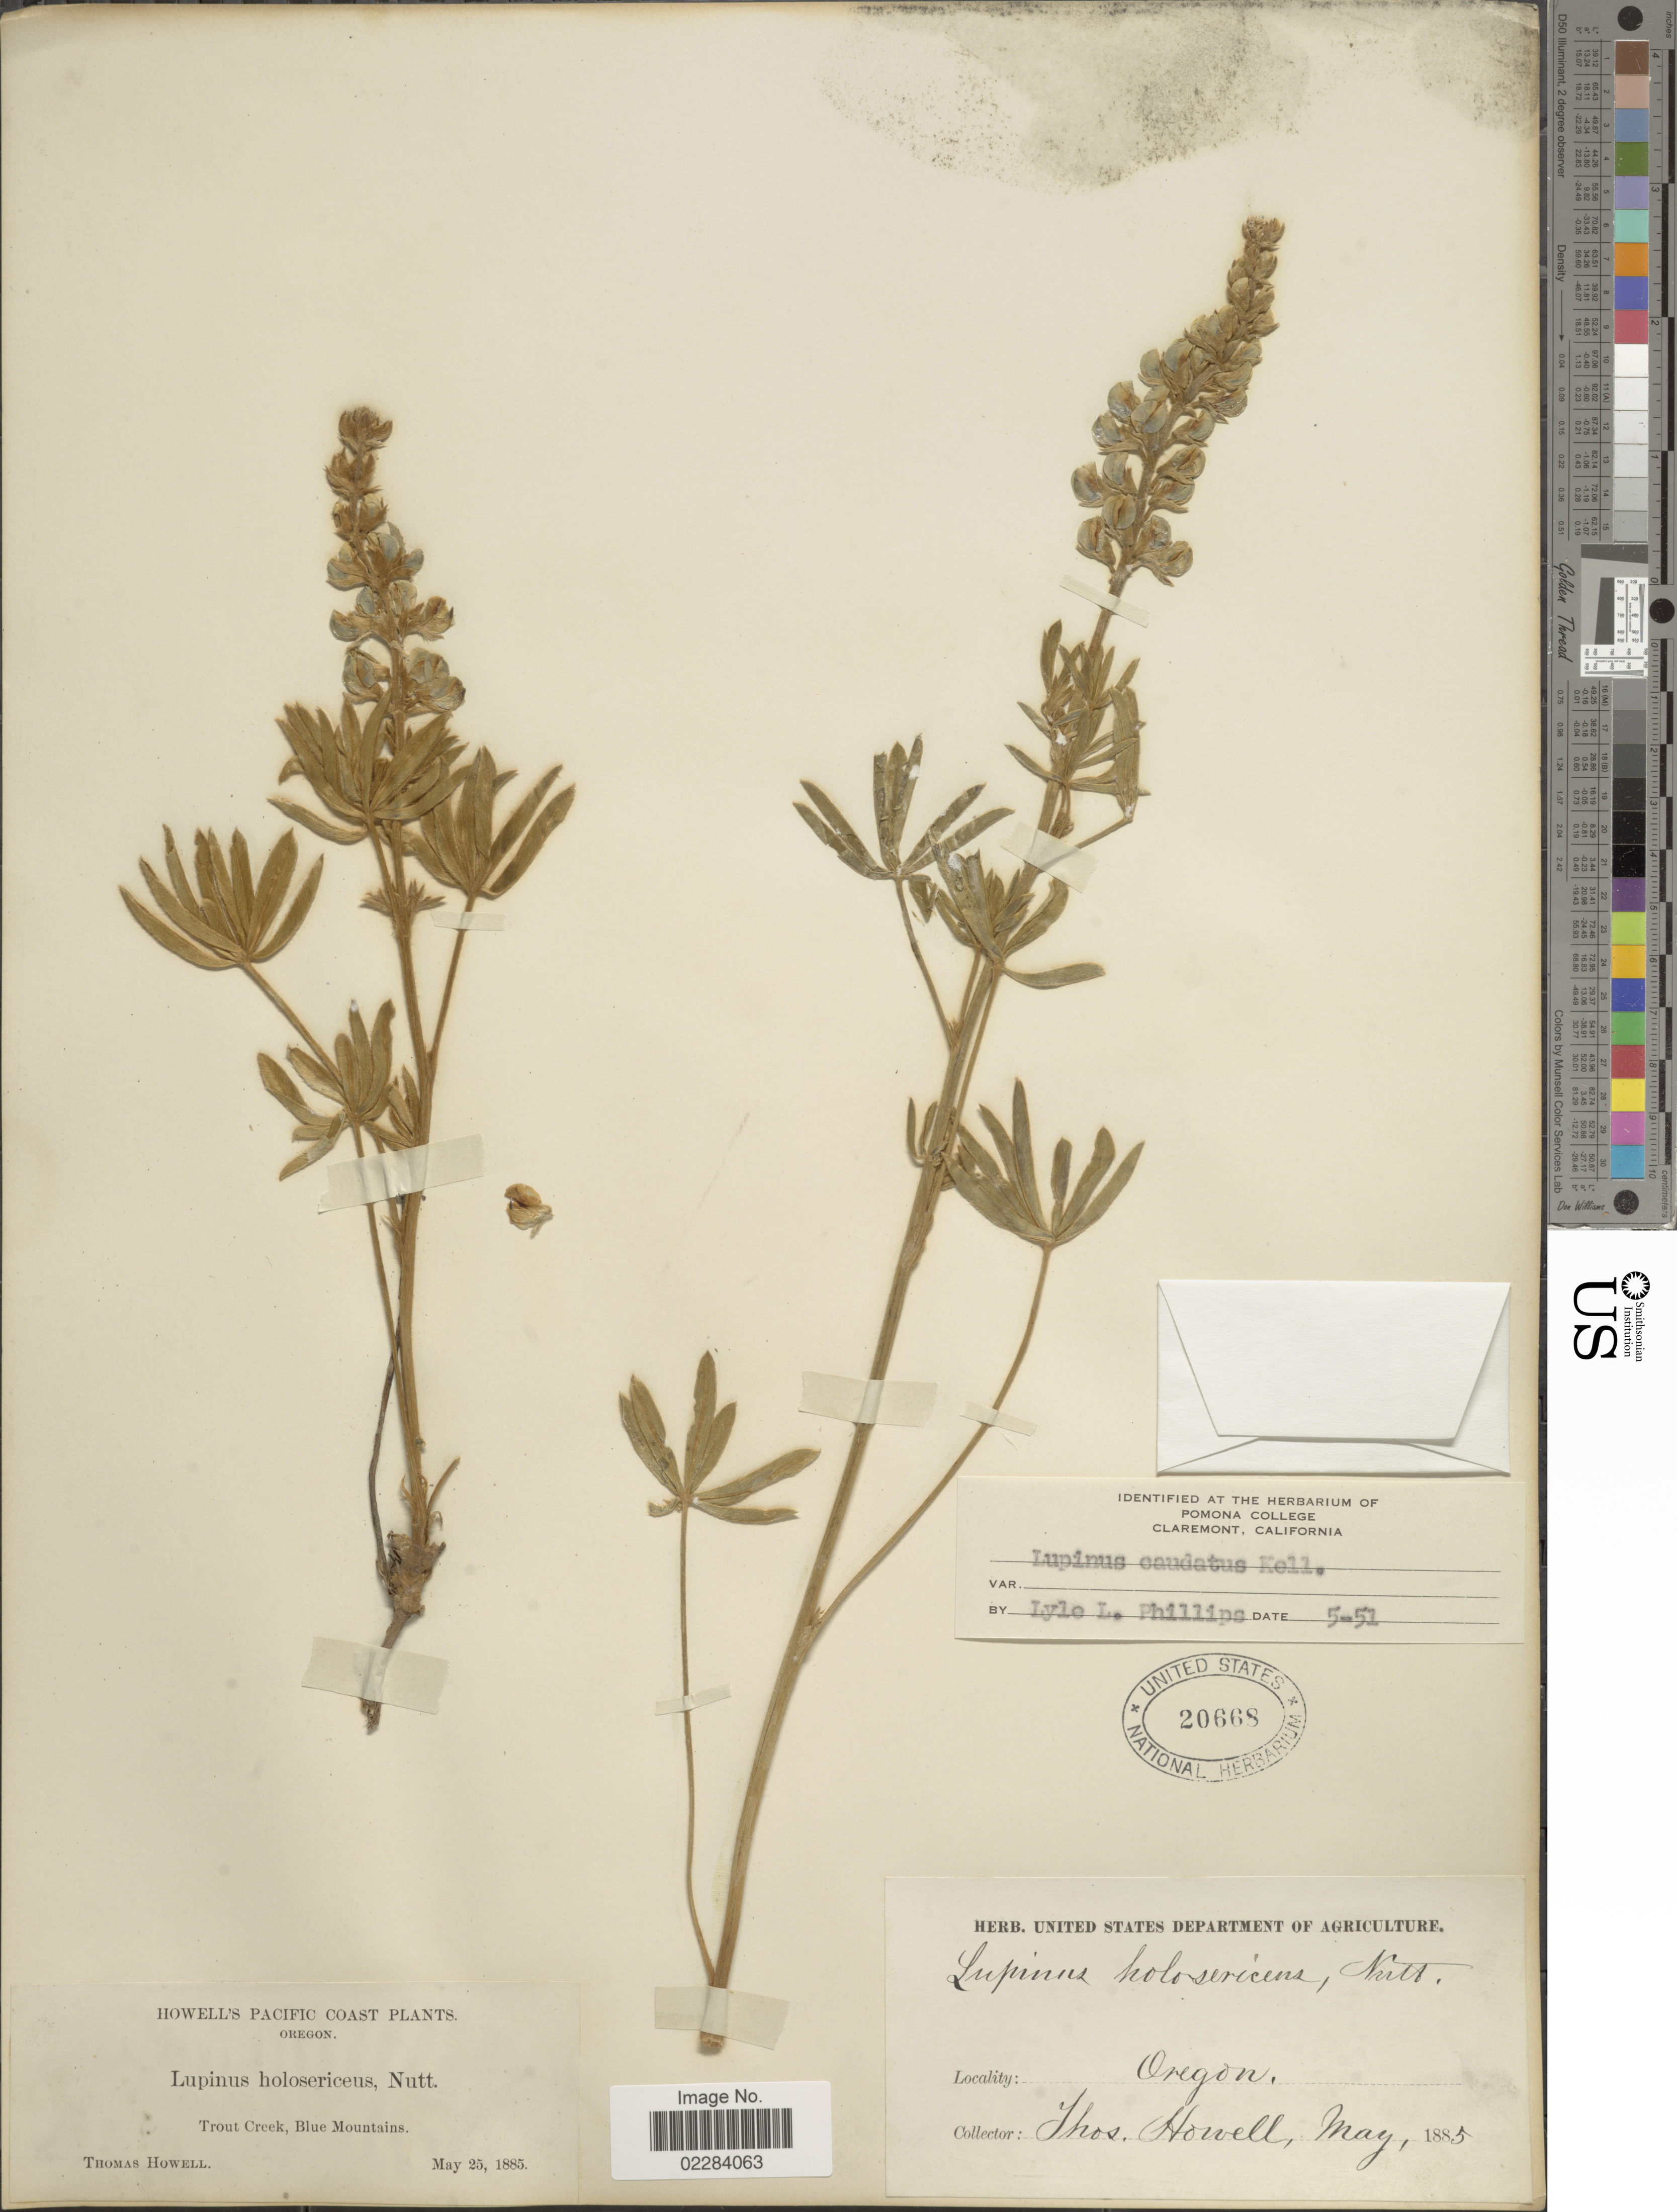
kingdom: Plantae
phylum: Tracheophyta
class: Magnoliopsida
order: Fabales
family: Fabaceae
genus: Lupinus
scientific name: Lupinus caudatus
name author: Kellogg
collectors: T. Howell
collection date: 1885-05-25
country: United States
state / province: Oregon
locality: Trout Creek, Blue Mountains.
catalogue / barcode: US 20668